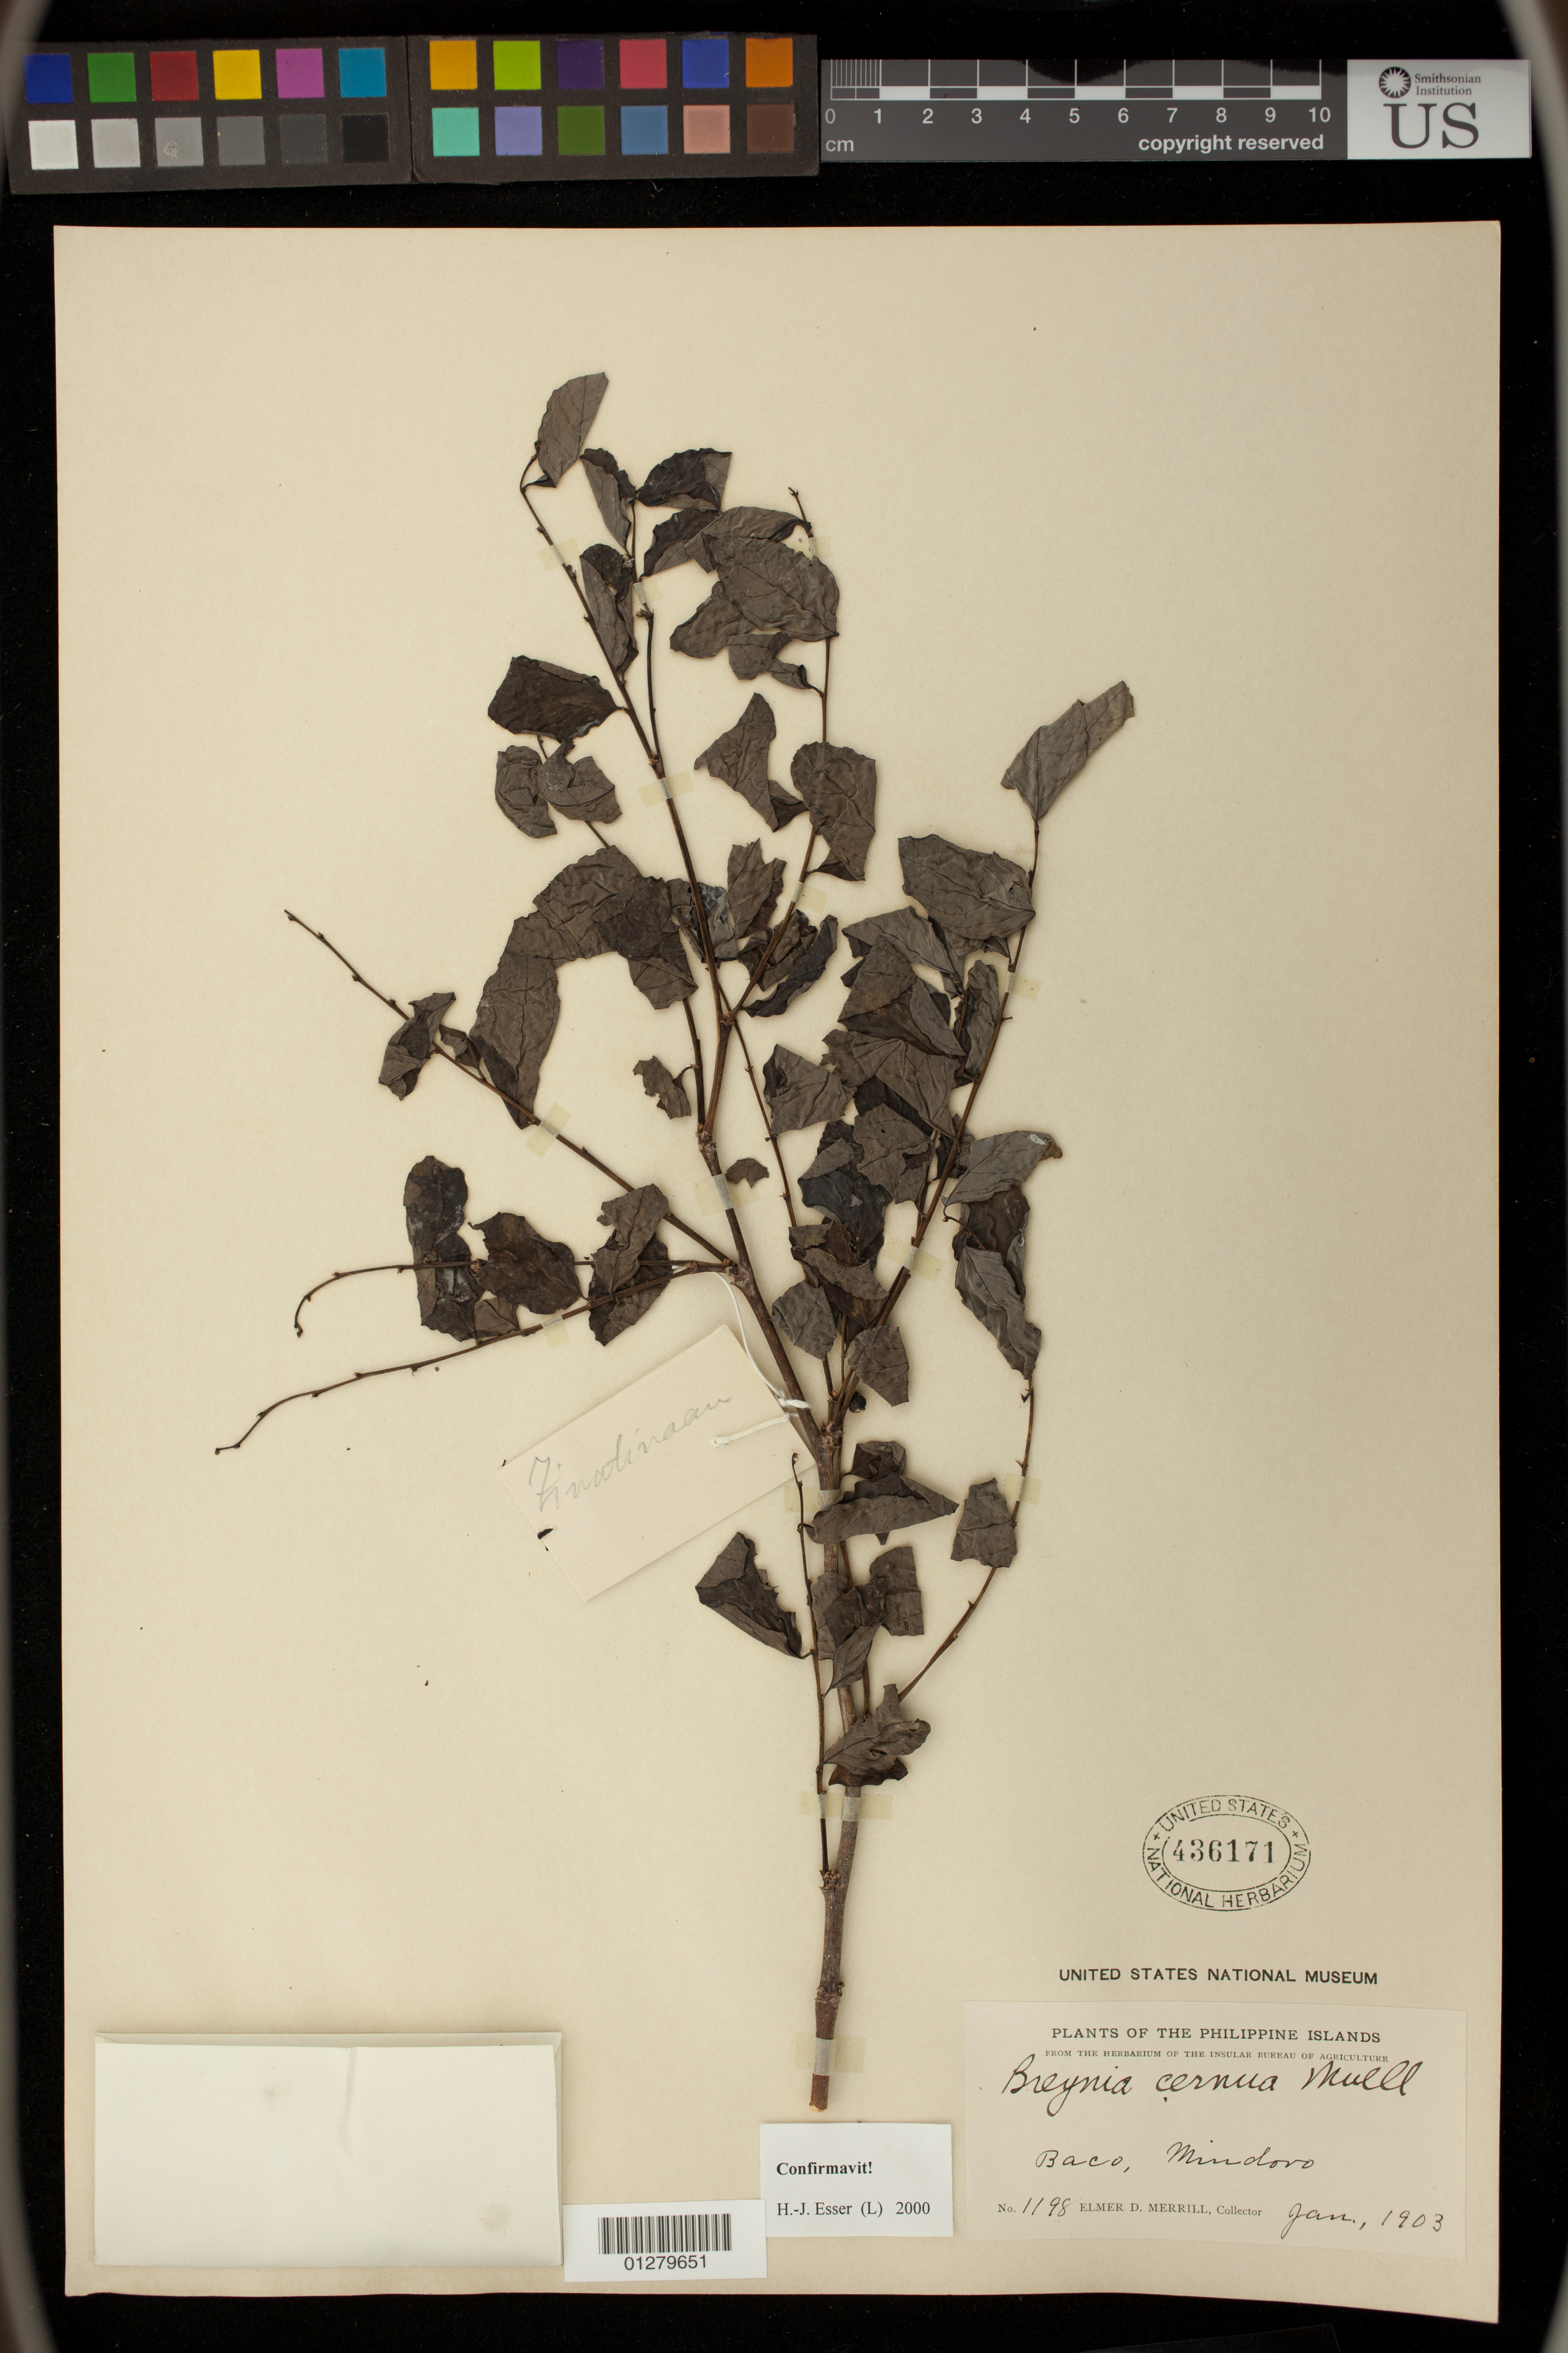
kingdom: Plantae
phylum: Tracheophyta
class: Magnoliopsida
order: Malpighiales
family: Phyllanthaceae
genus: Breynia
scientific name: Breynia cernua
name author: (Poir.) Müll. Arg.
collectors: E. D. Merrill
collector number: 1198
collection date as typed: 1903-01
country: Philippines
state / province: Mimaropa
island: Mindoro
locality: Baco, Mindoro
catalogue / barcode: US 436171